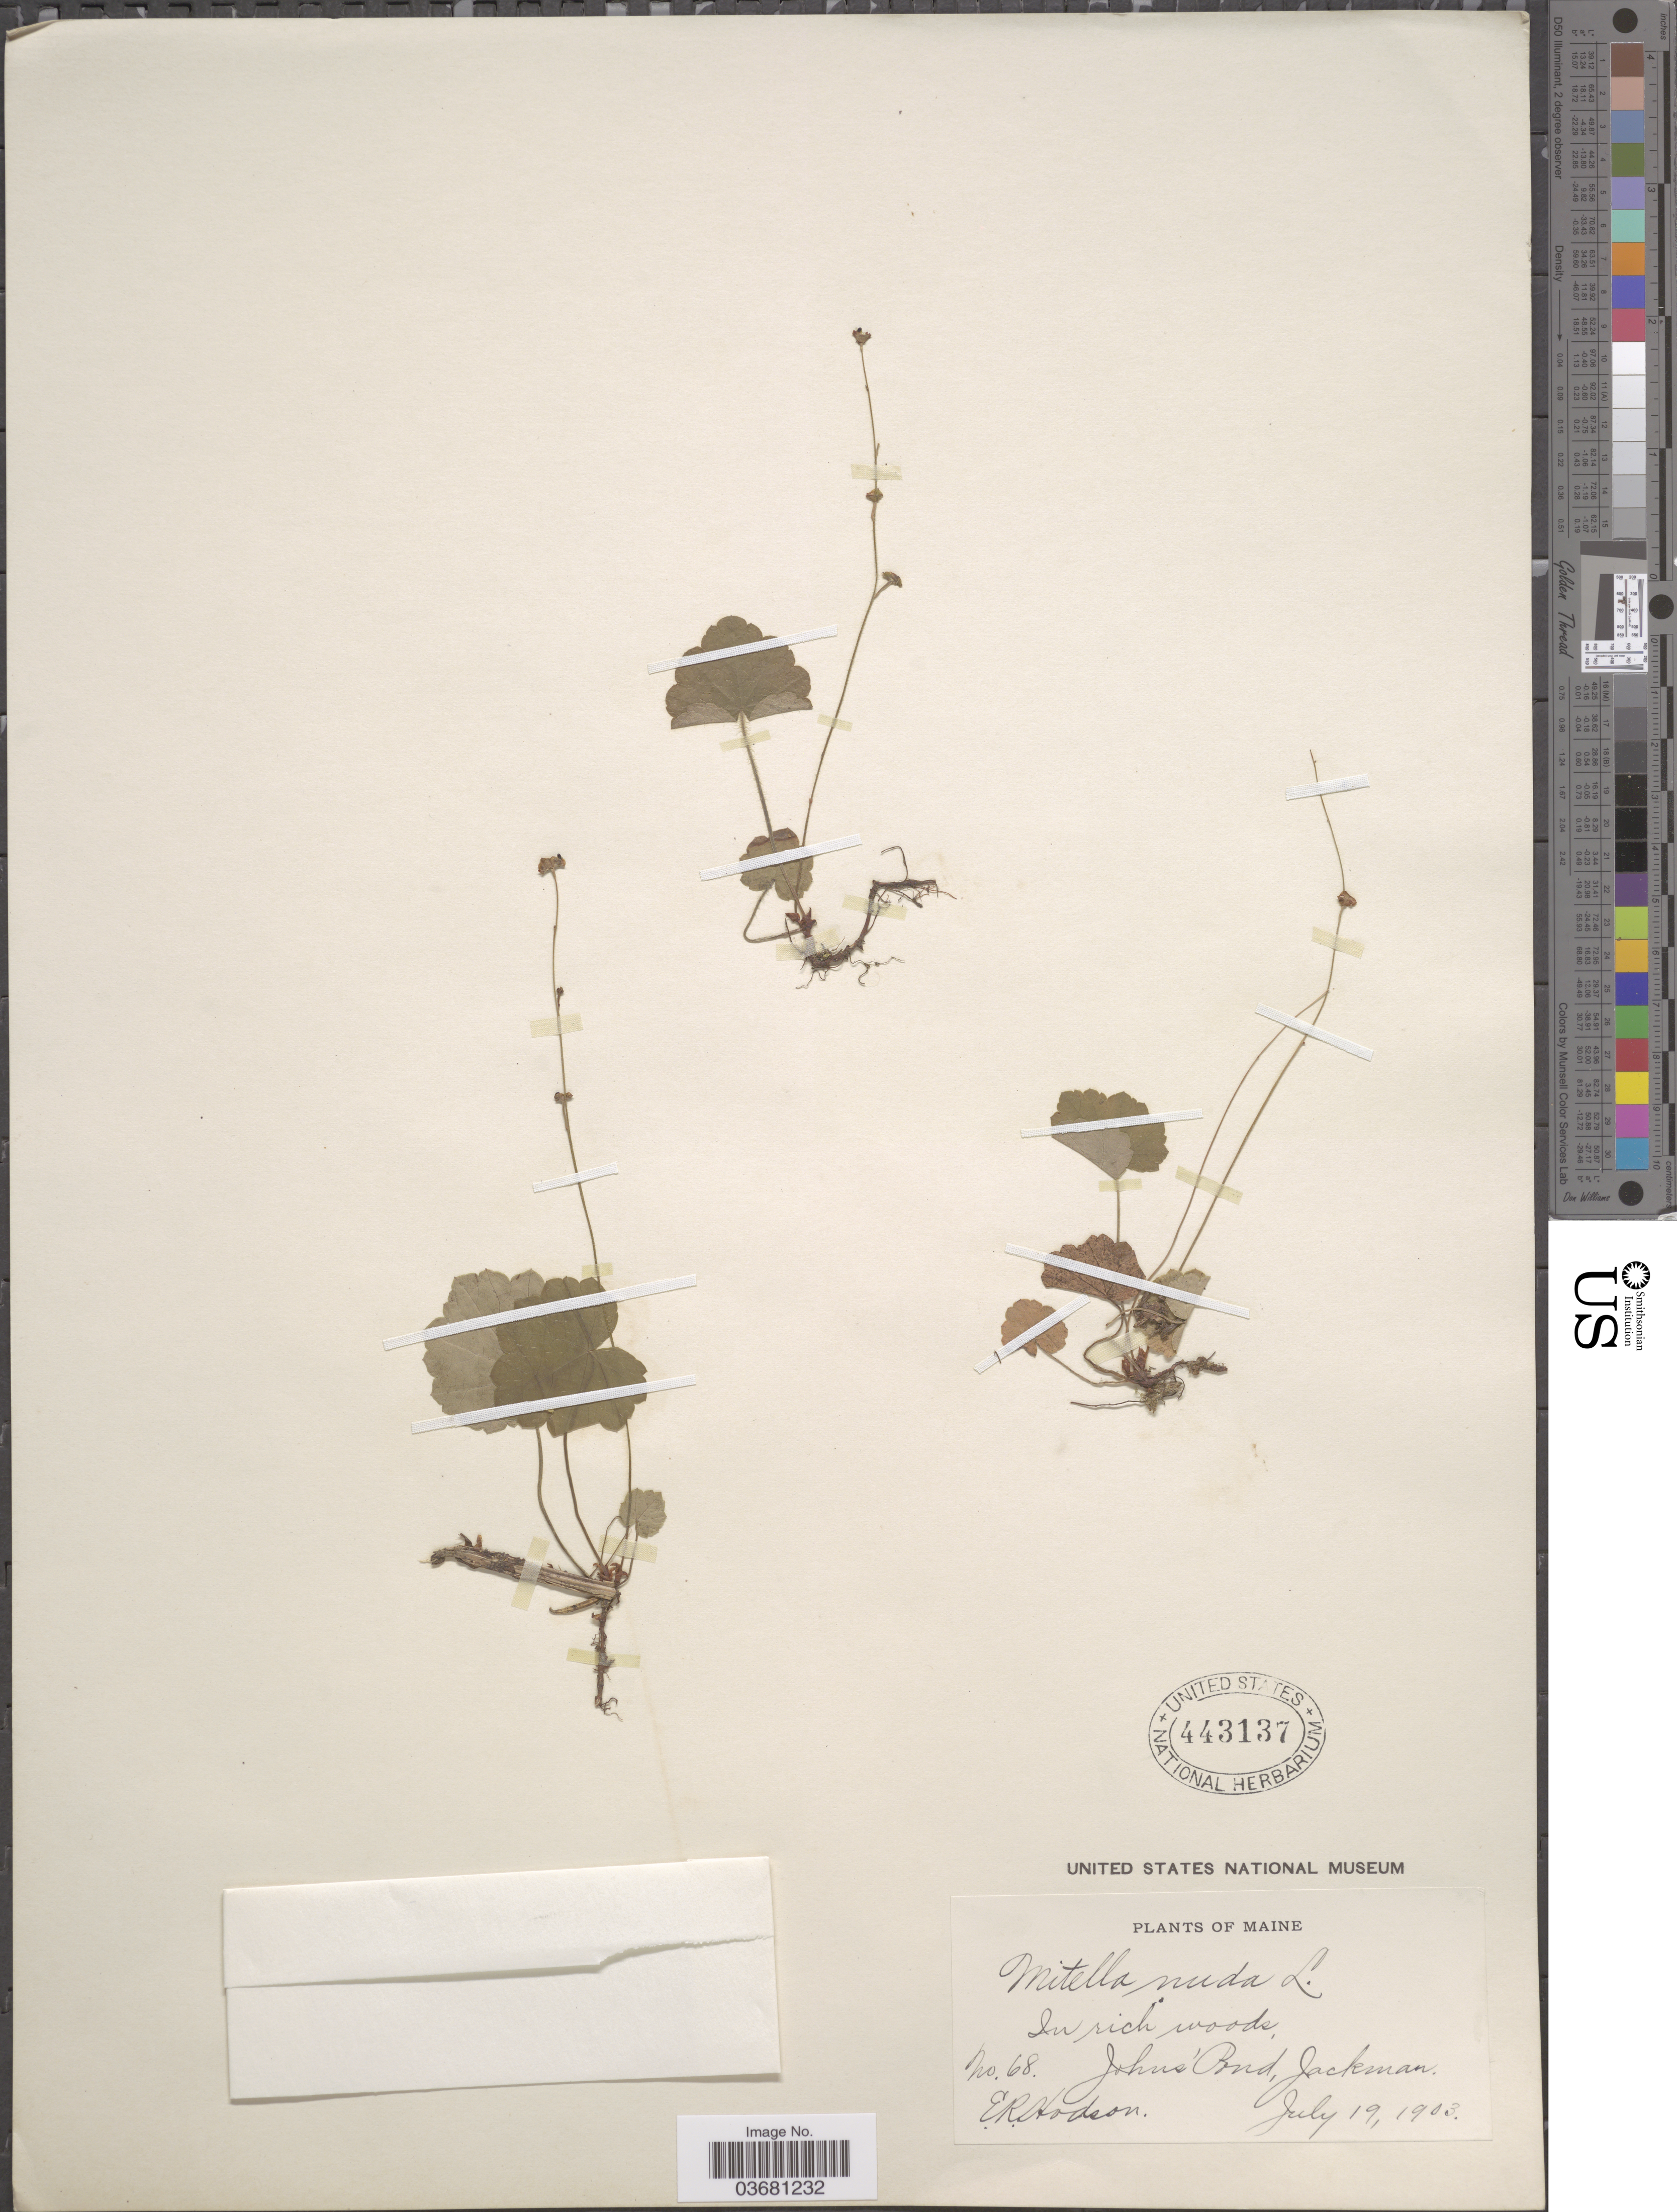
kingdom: Plantae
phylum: Tracheophyta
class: Magnoliopsida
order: Saxifragales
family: Saxifragaceae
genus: Mitella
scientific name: Mitella nuda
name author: L.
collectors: E. Hodson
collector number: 68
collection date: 1903-07-19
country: United States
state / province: Maine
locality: In rich woods. Johus' Pond, Jackman.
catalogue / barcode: US 443137